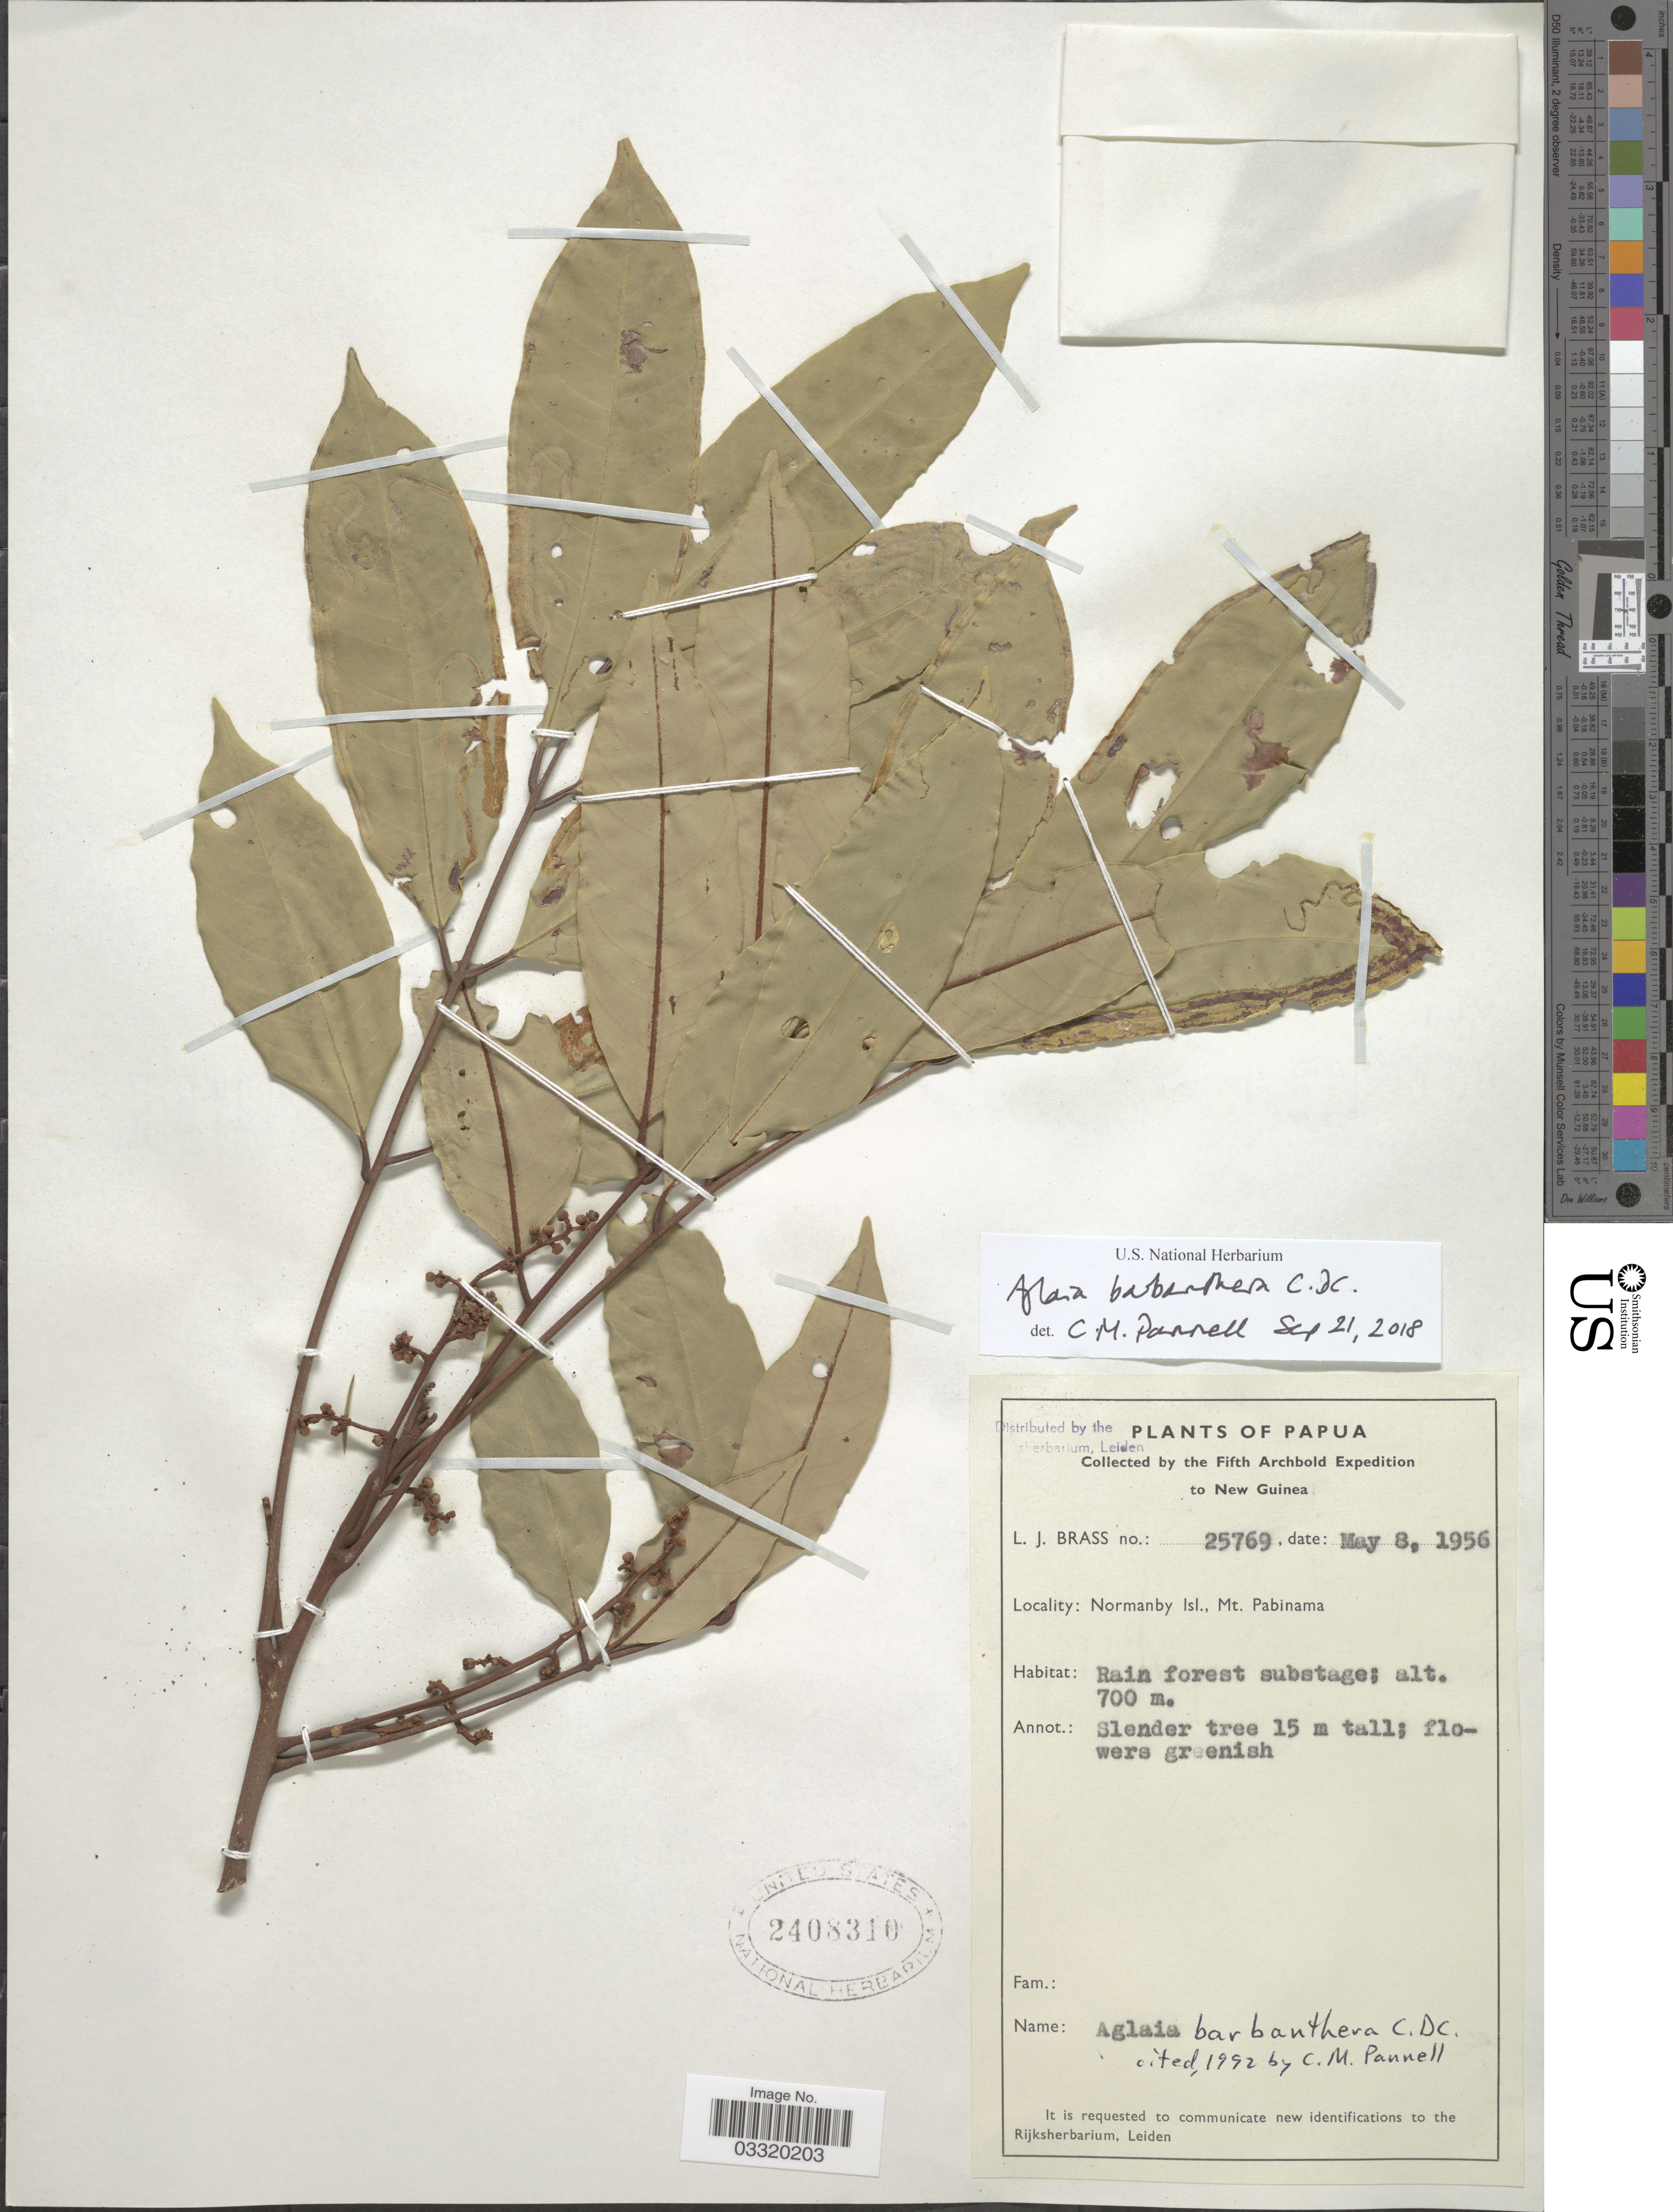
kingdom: Plantae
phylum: Tracheophyta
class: Magnoliopsida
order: Sapindales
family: Meliaceae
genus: Aglaia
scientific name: Aglaia barbanthera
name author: DC.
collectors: L. J. Brass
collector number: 25769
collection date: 1956-05-08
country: Papua New Guinea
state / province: Milne Bay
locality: Papua. New Guinea. Normanby Isl., Mt. Pabinama.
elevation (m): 700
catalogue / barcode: US 2408310